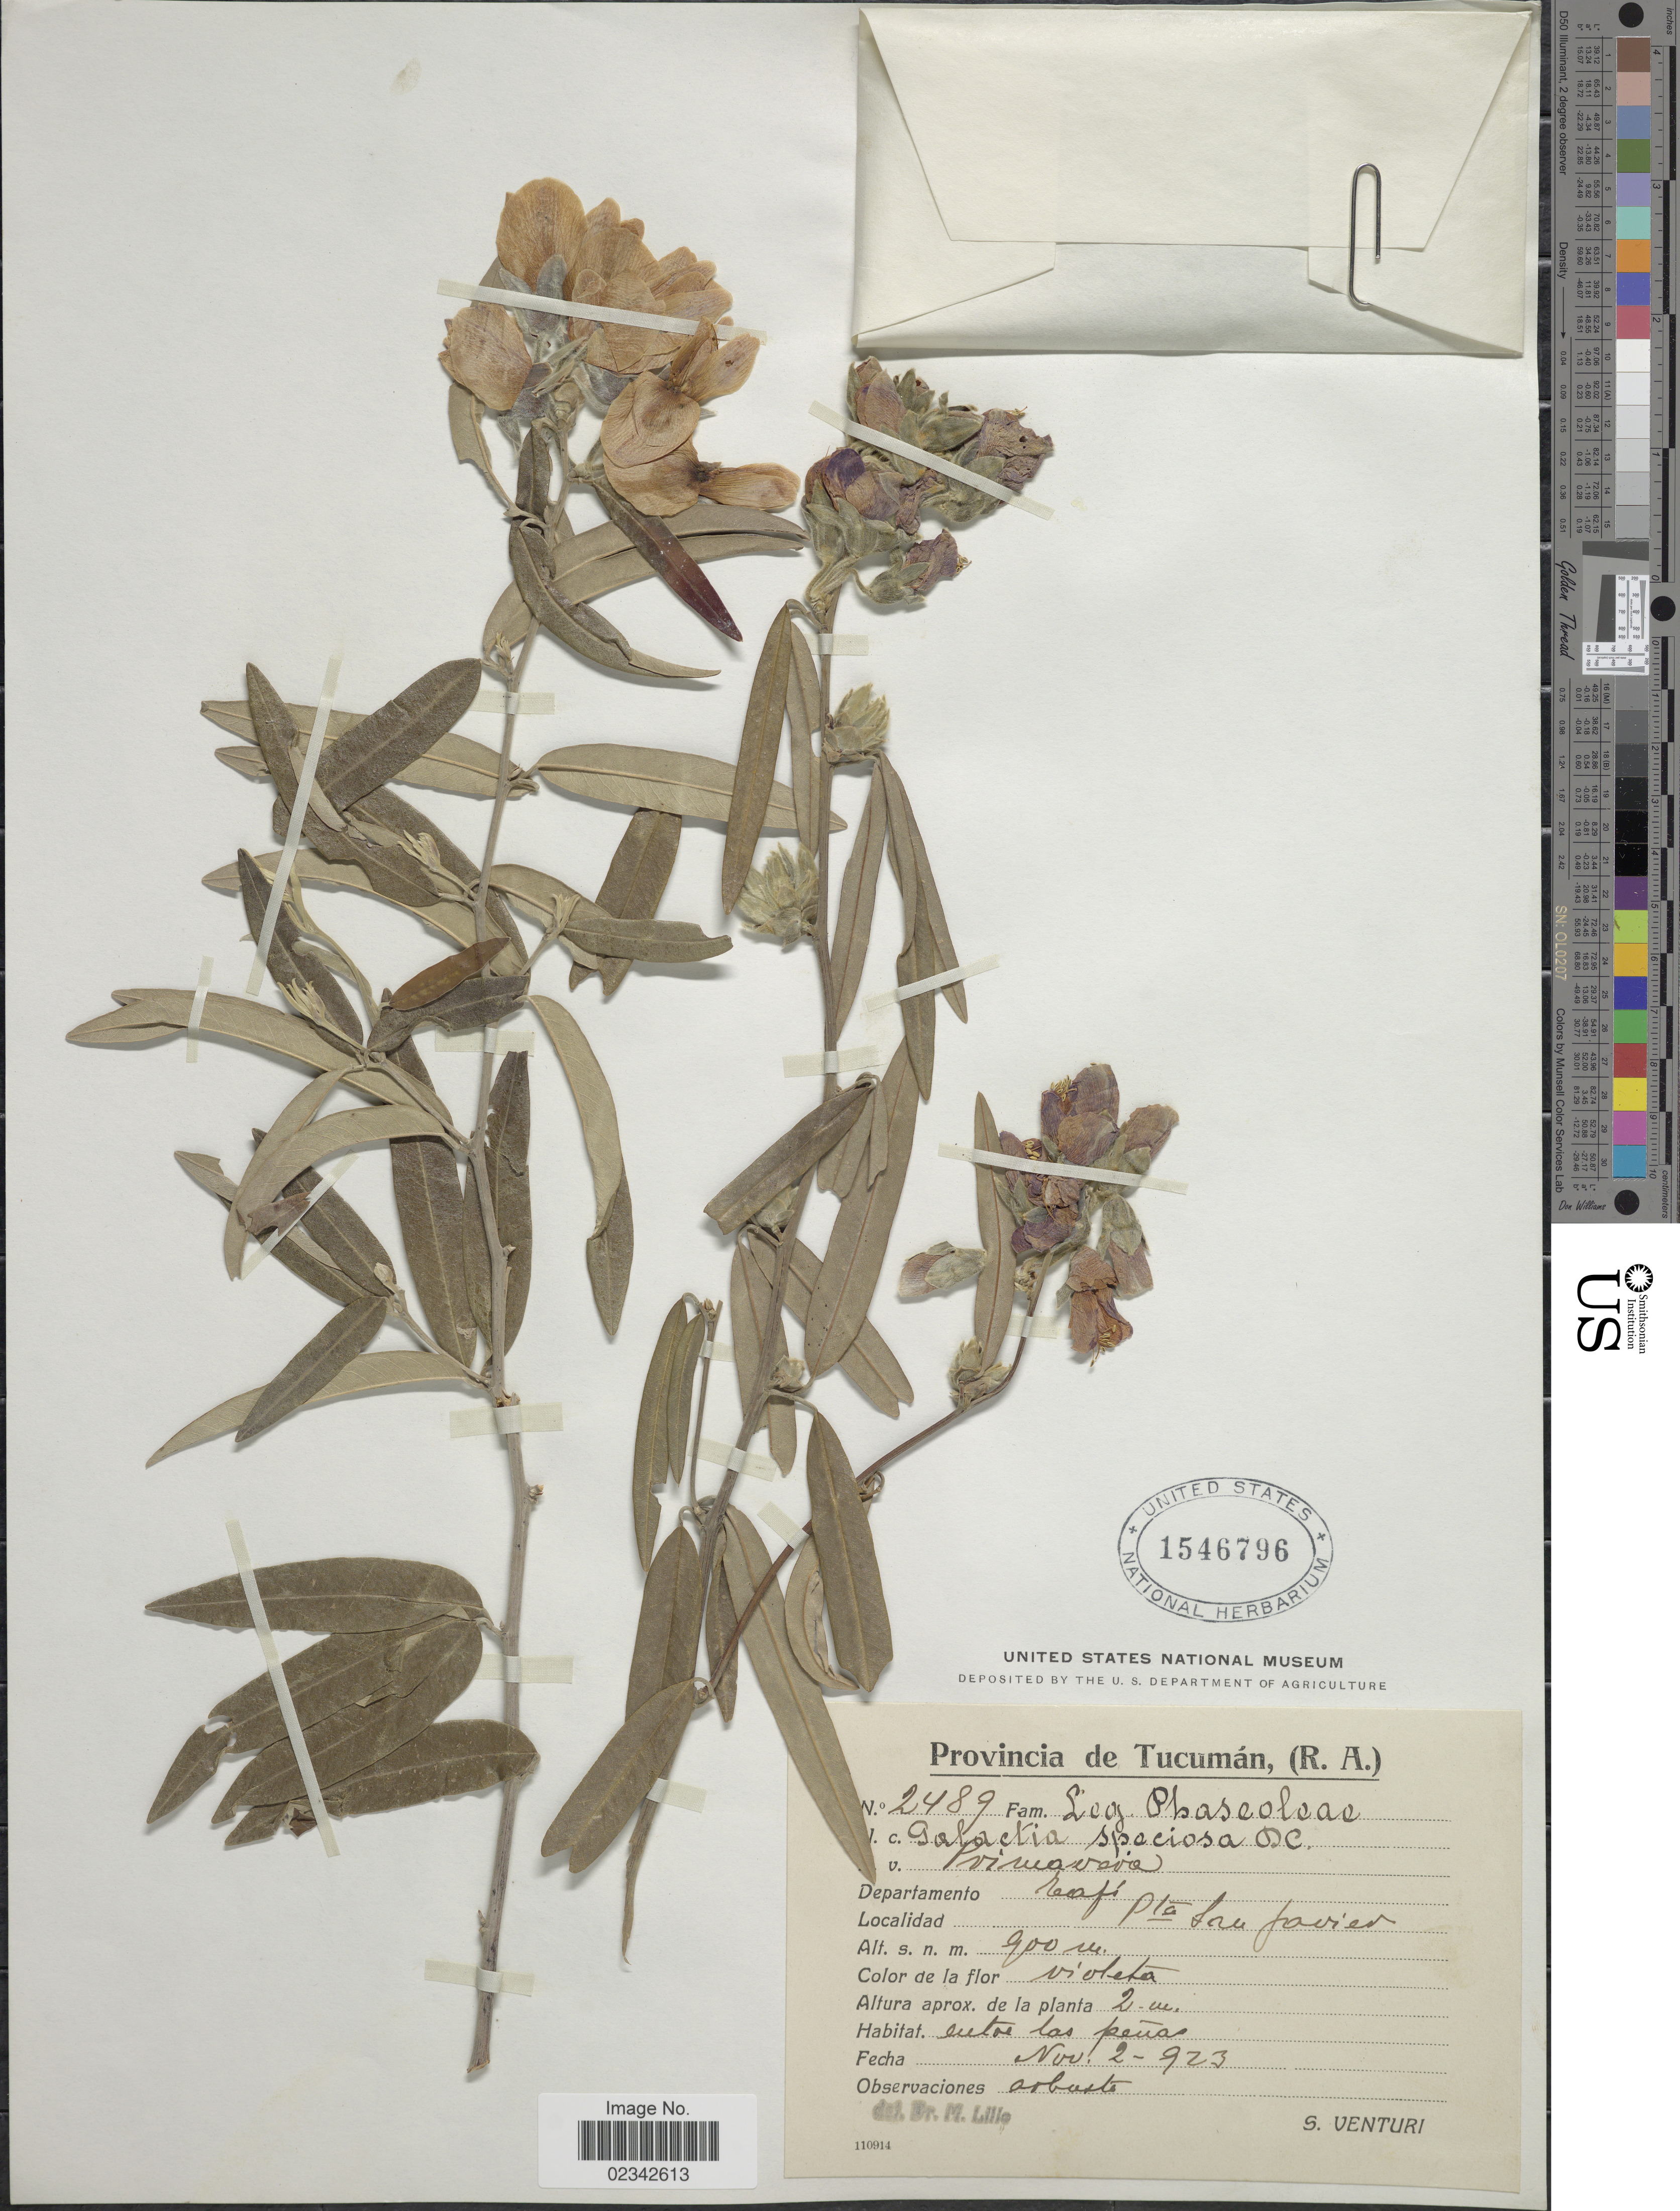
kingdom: Plantae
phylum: Tracheophyta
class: Magnoliopsida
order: Fabales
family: Fabaceae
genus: Collaea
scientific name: Collaea speciosa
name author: (Loisel.) DC.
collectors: S. Venturi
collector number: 2489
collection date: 1923-11-02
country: Argentina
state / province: Tucuman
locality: DepartamentoTafi, Pta. San Javier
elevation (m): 900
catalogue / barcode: US 1546796